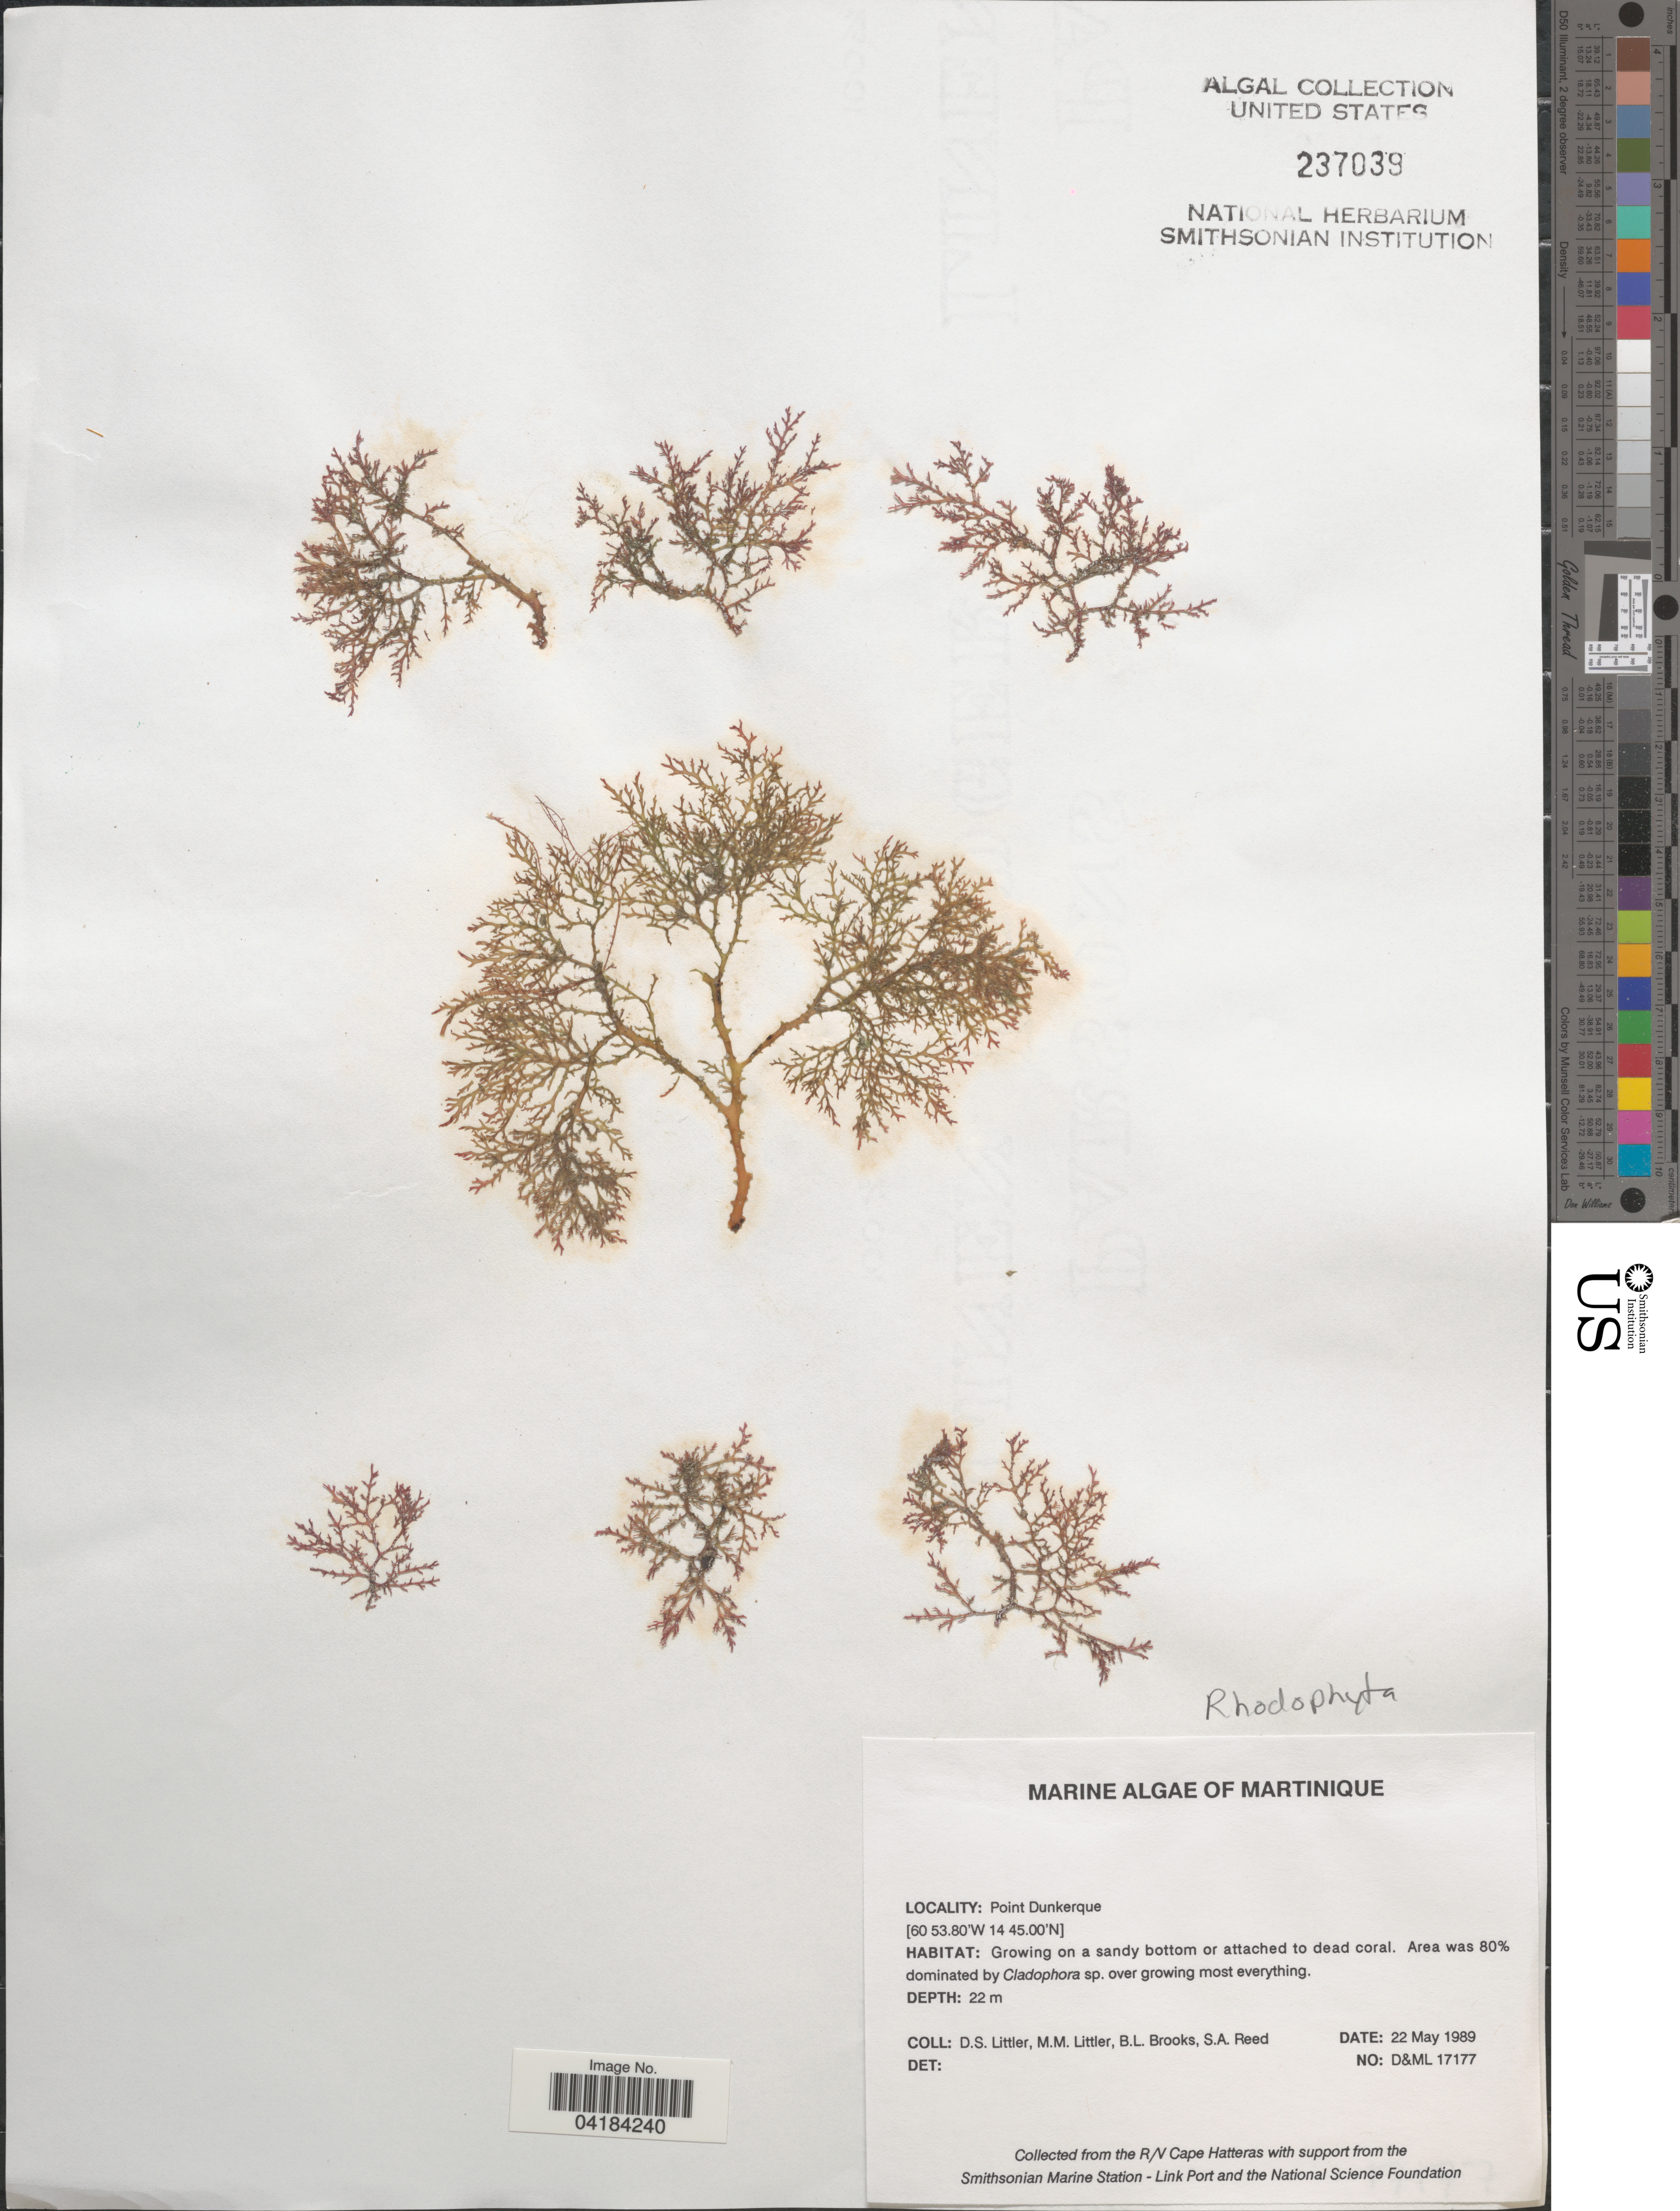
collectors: D. S. Littler, B. Brooks & S. Reed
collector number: D&ML17177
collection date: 1989-05-22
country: Martinique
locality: Point Dunkerque.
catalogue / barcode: US 237039